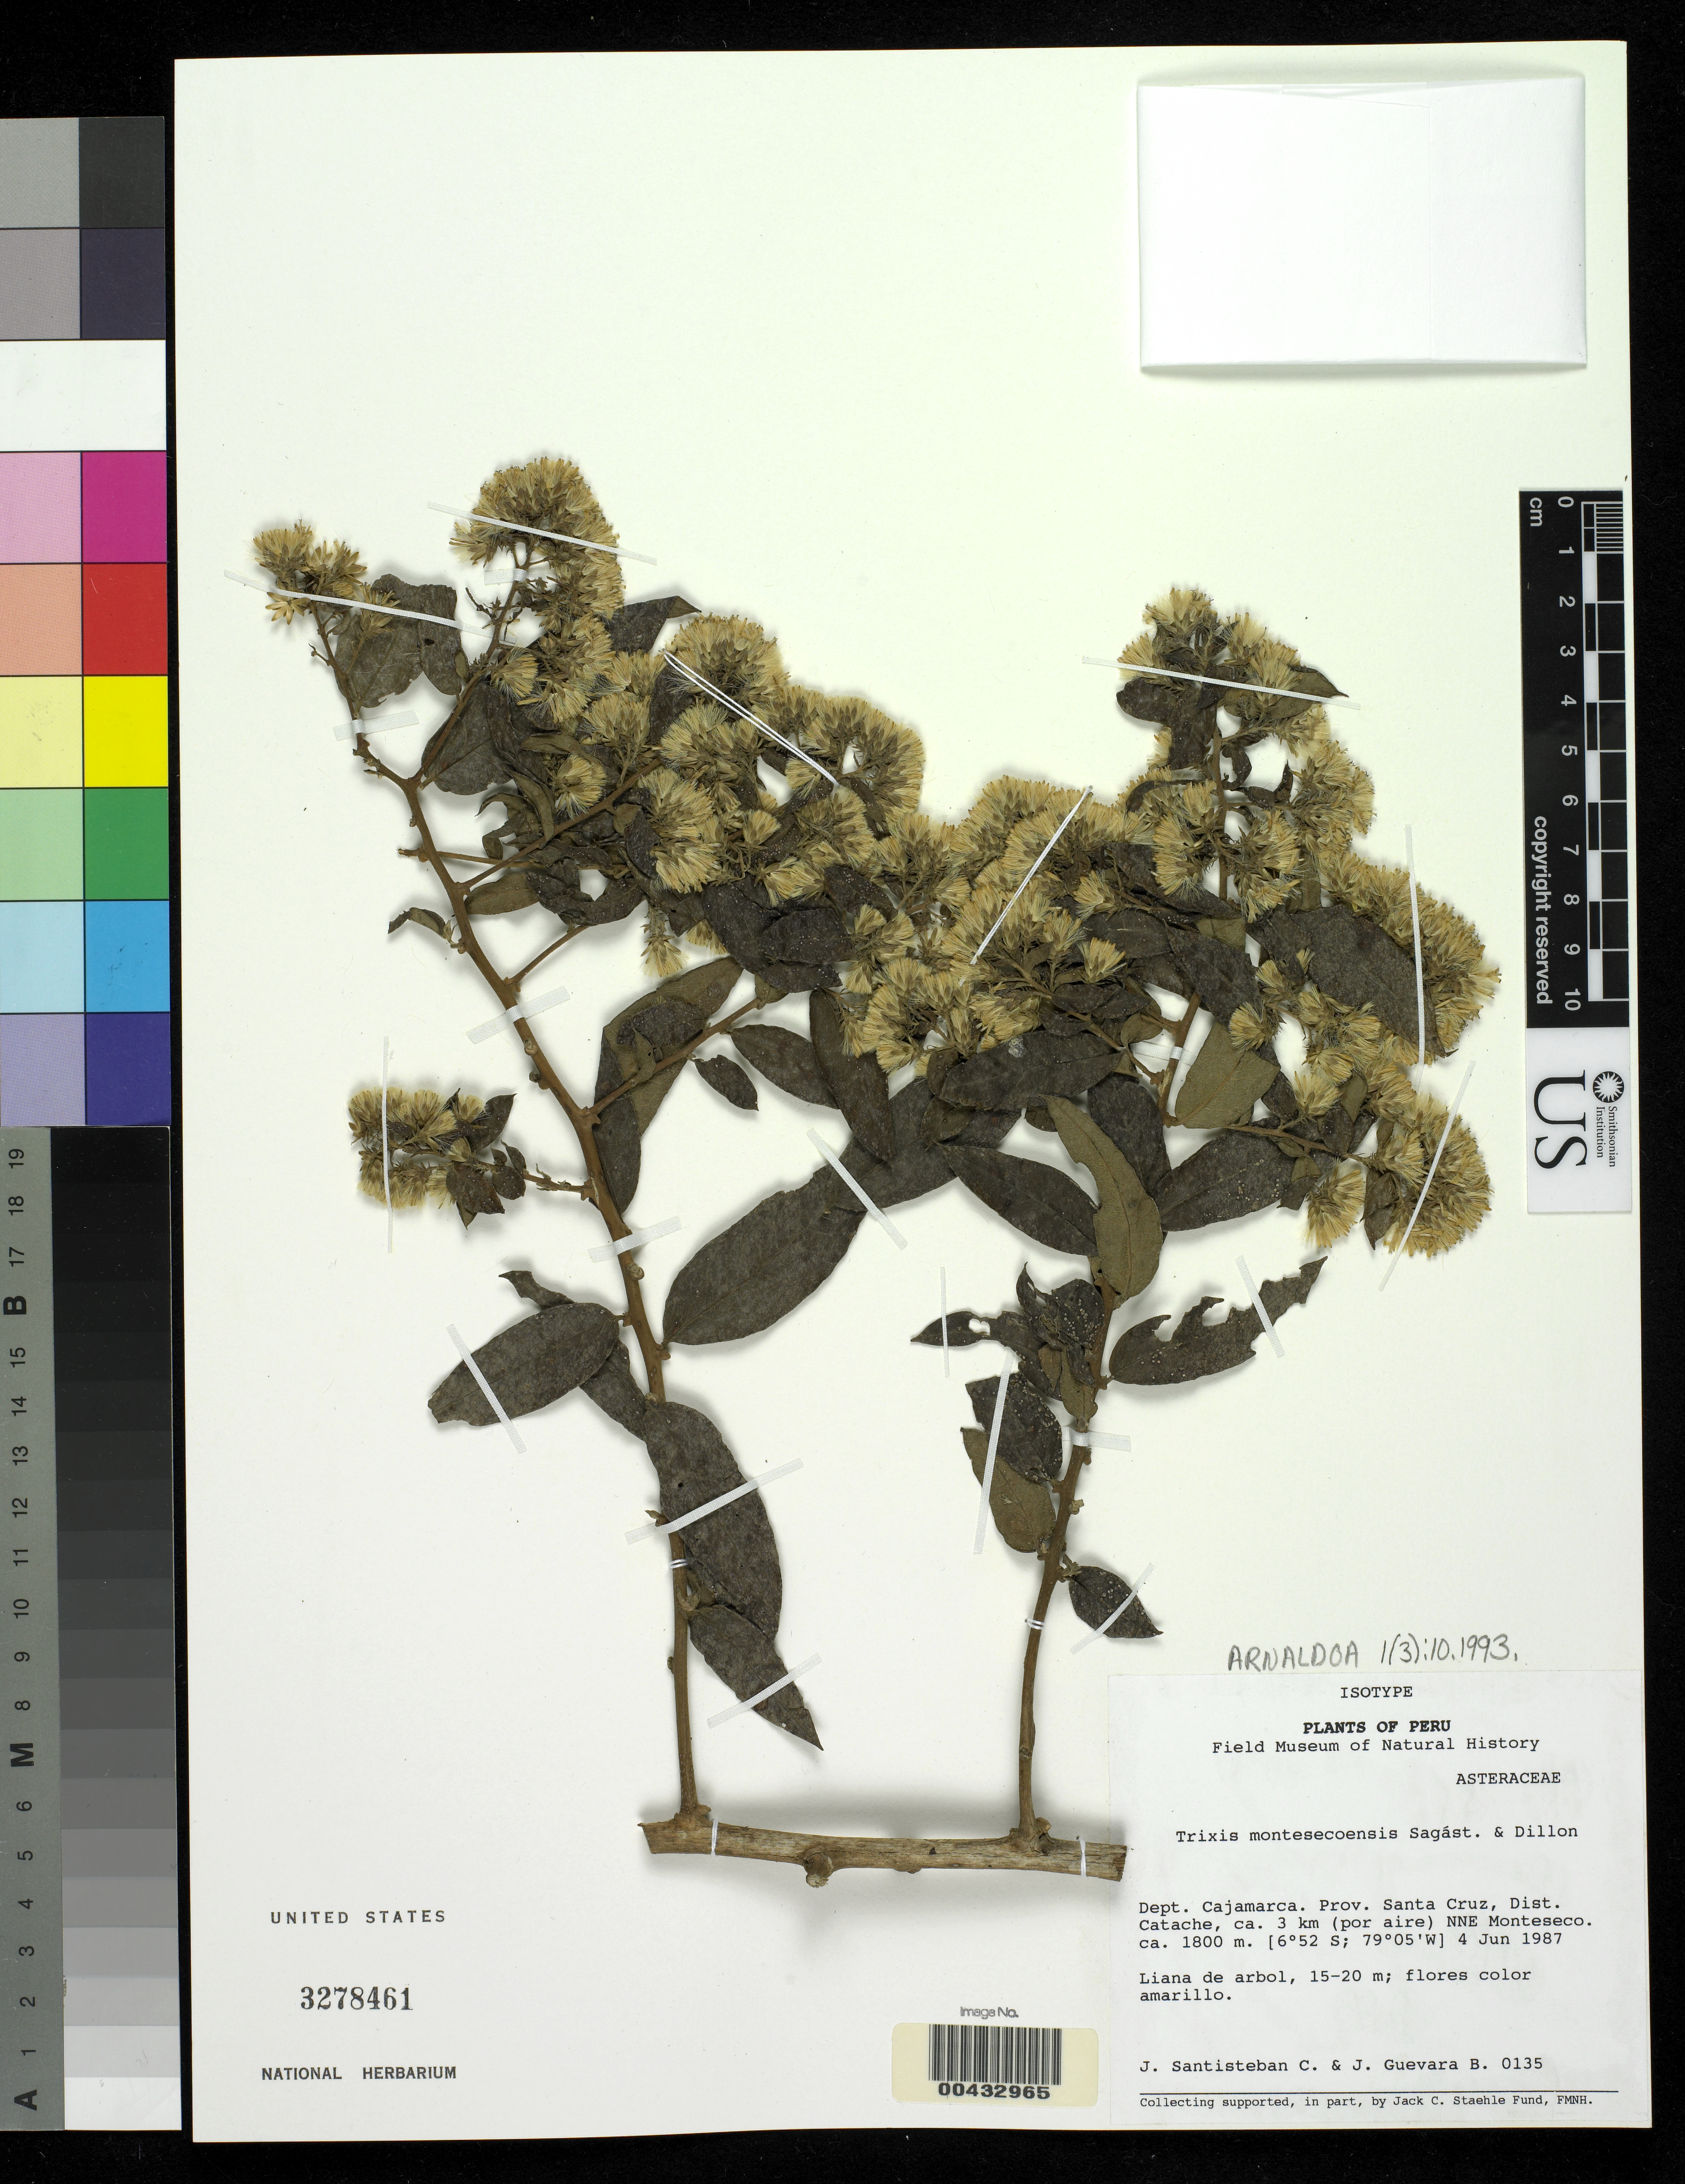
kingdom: Plantae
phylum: Tracheophyta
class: Magnoliopsida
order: Asterales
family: Asteraceae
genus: Trixis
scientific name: Trixis montesecoensis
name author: Sagást. & M.O. Dillon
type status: Isotype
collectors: J. Santisteban & J. Guevara B.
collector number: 0135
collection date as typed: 04 Jun 1987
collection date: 1987-06-04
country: Peru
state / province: Cajamarca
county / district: Santa Cruz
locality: Catache, ca. 3 km (by air) NNE Monte Seco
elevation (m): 1800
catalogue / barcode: US 3278461